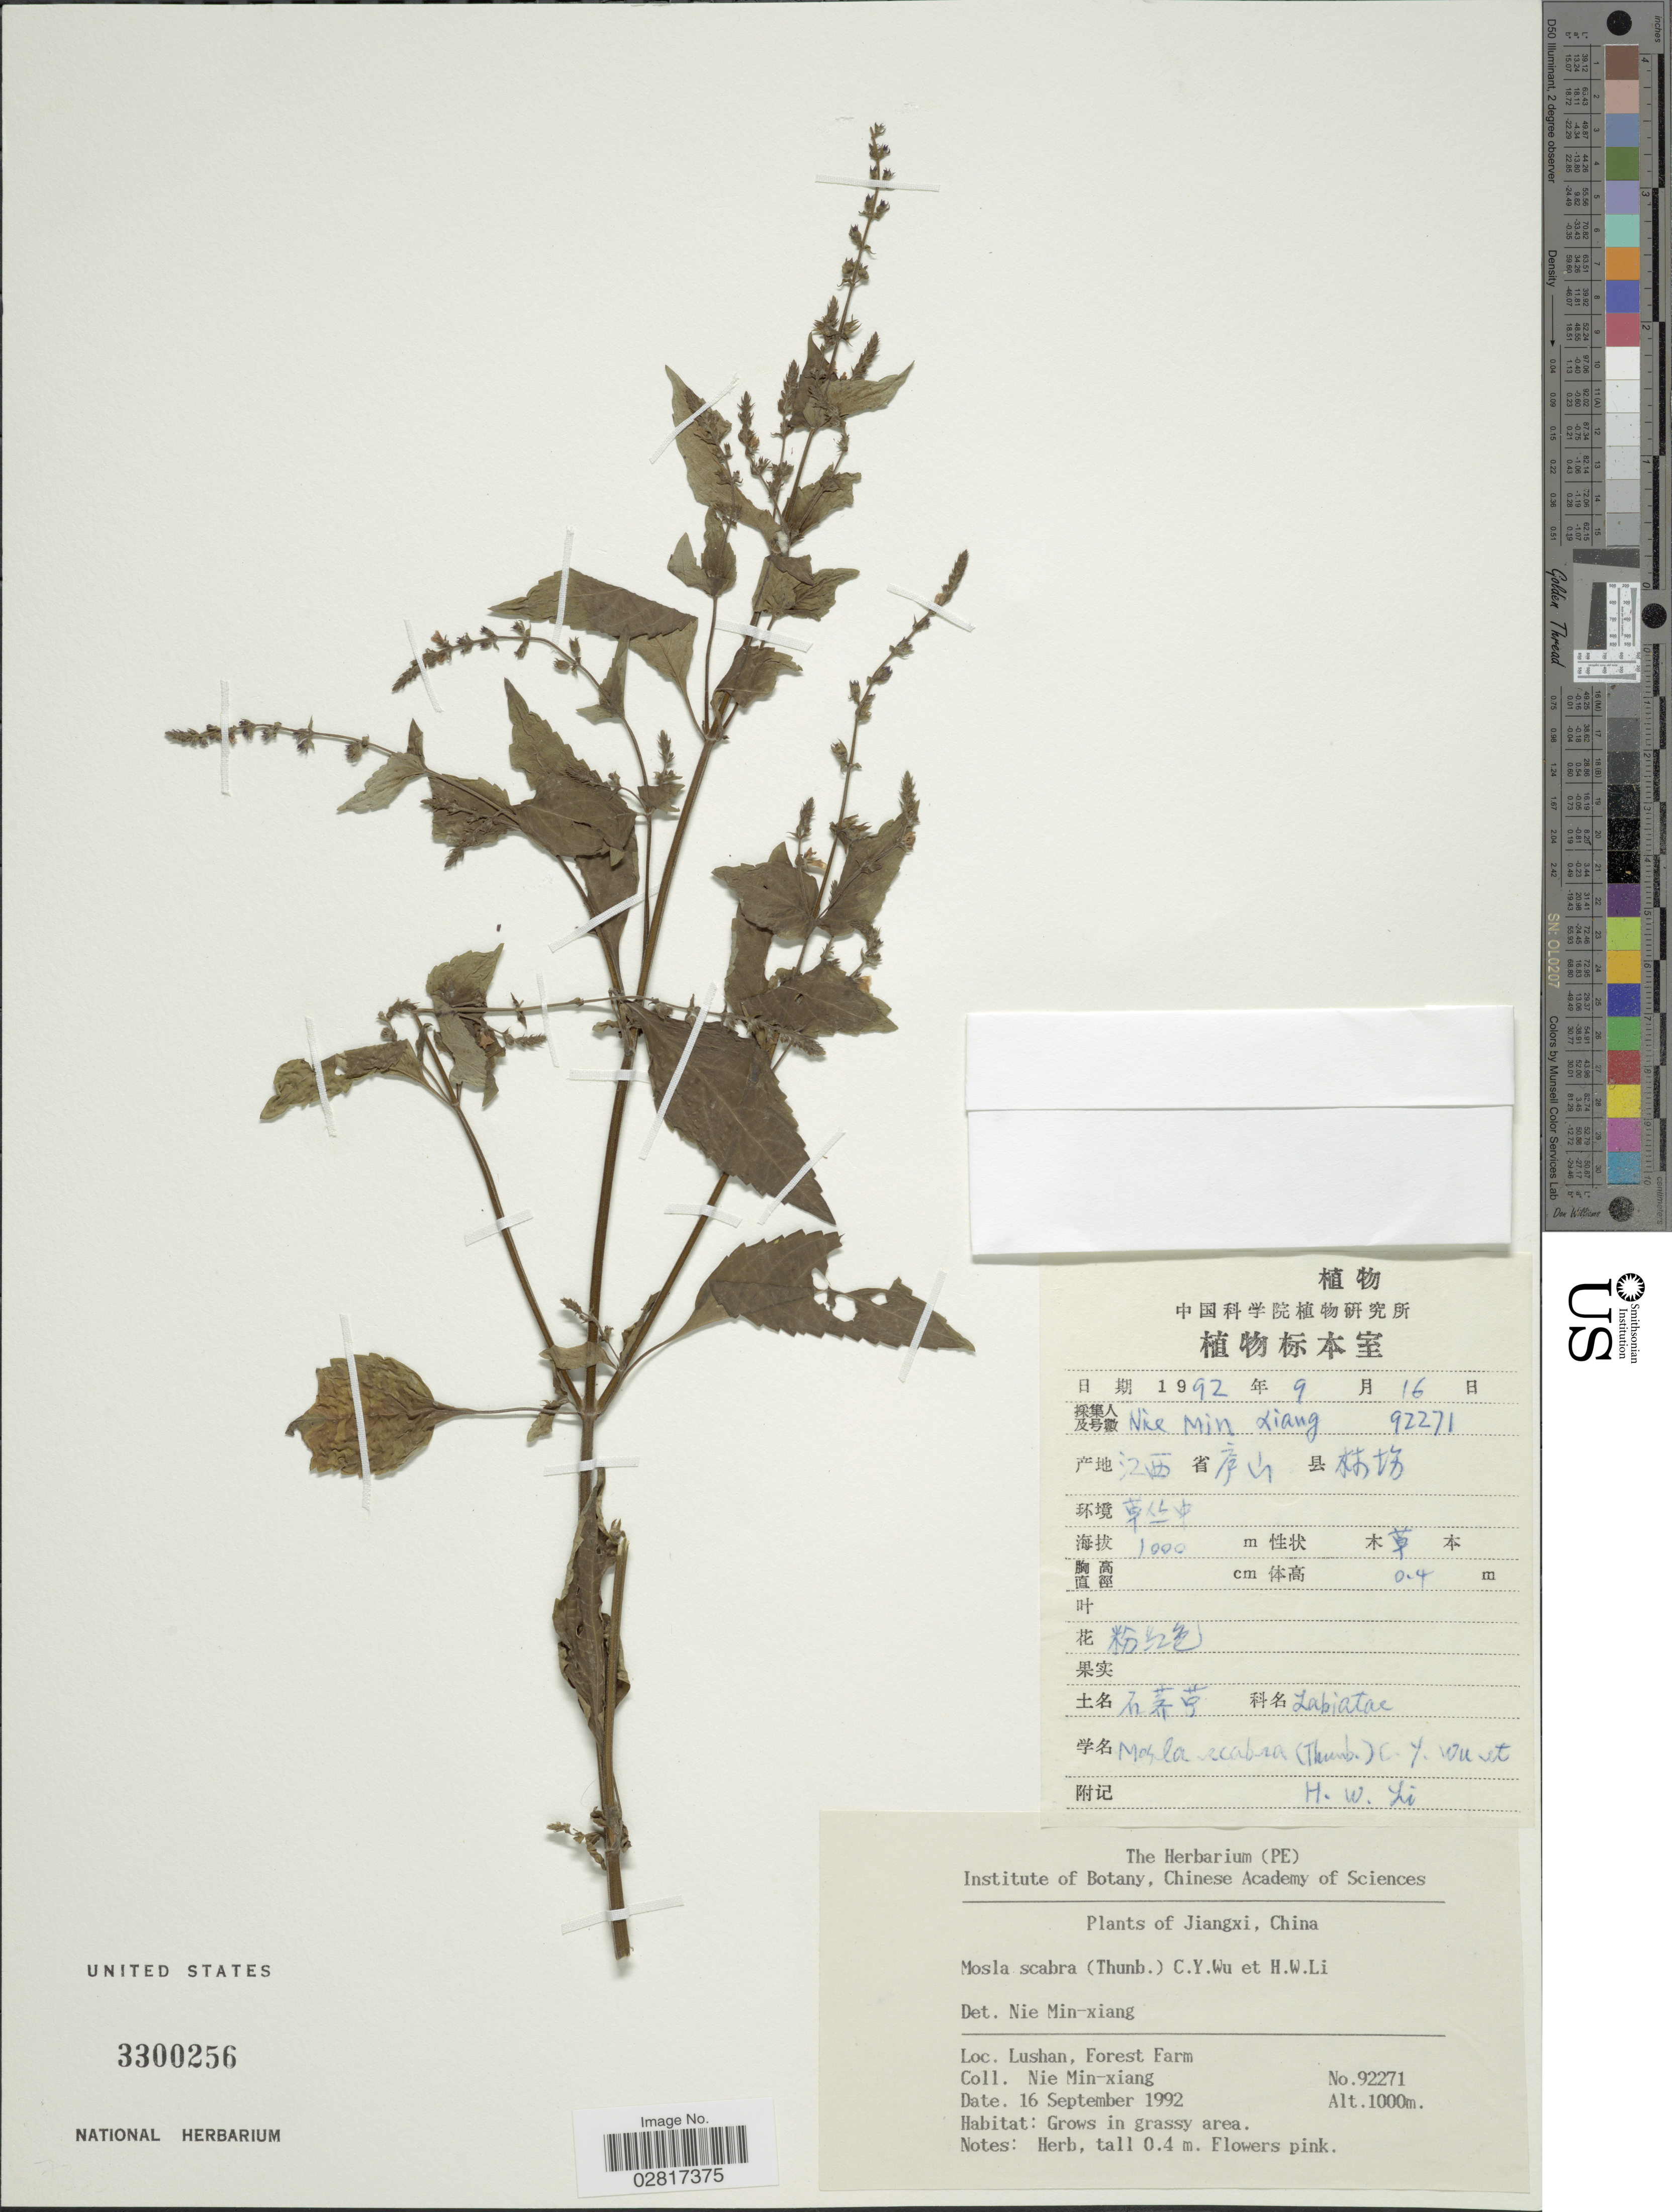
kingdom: Plantae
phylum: Tracheophyta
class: Magnoliopsida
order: Lamiales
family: Lamiaceae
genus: Mosla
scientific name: Mosla scabra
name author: (Thunb.) C.Y. Wu & H.W. Li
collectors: M. Nie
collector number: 92271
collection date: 1992-09-16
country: China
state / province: Jiangxi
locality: Lushan, Forest Farm.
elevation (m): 1000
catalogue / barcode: US 3300256